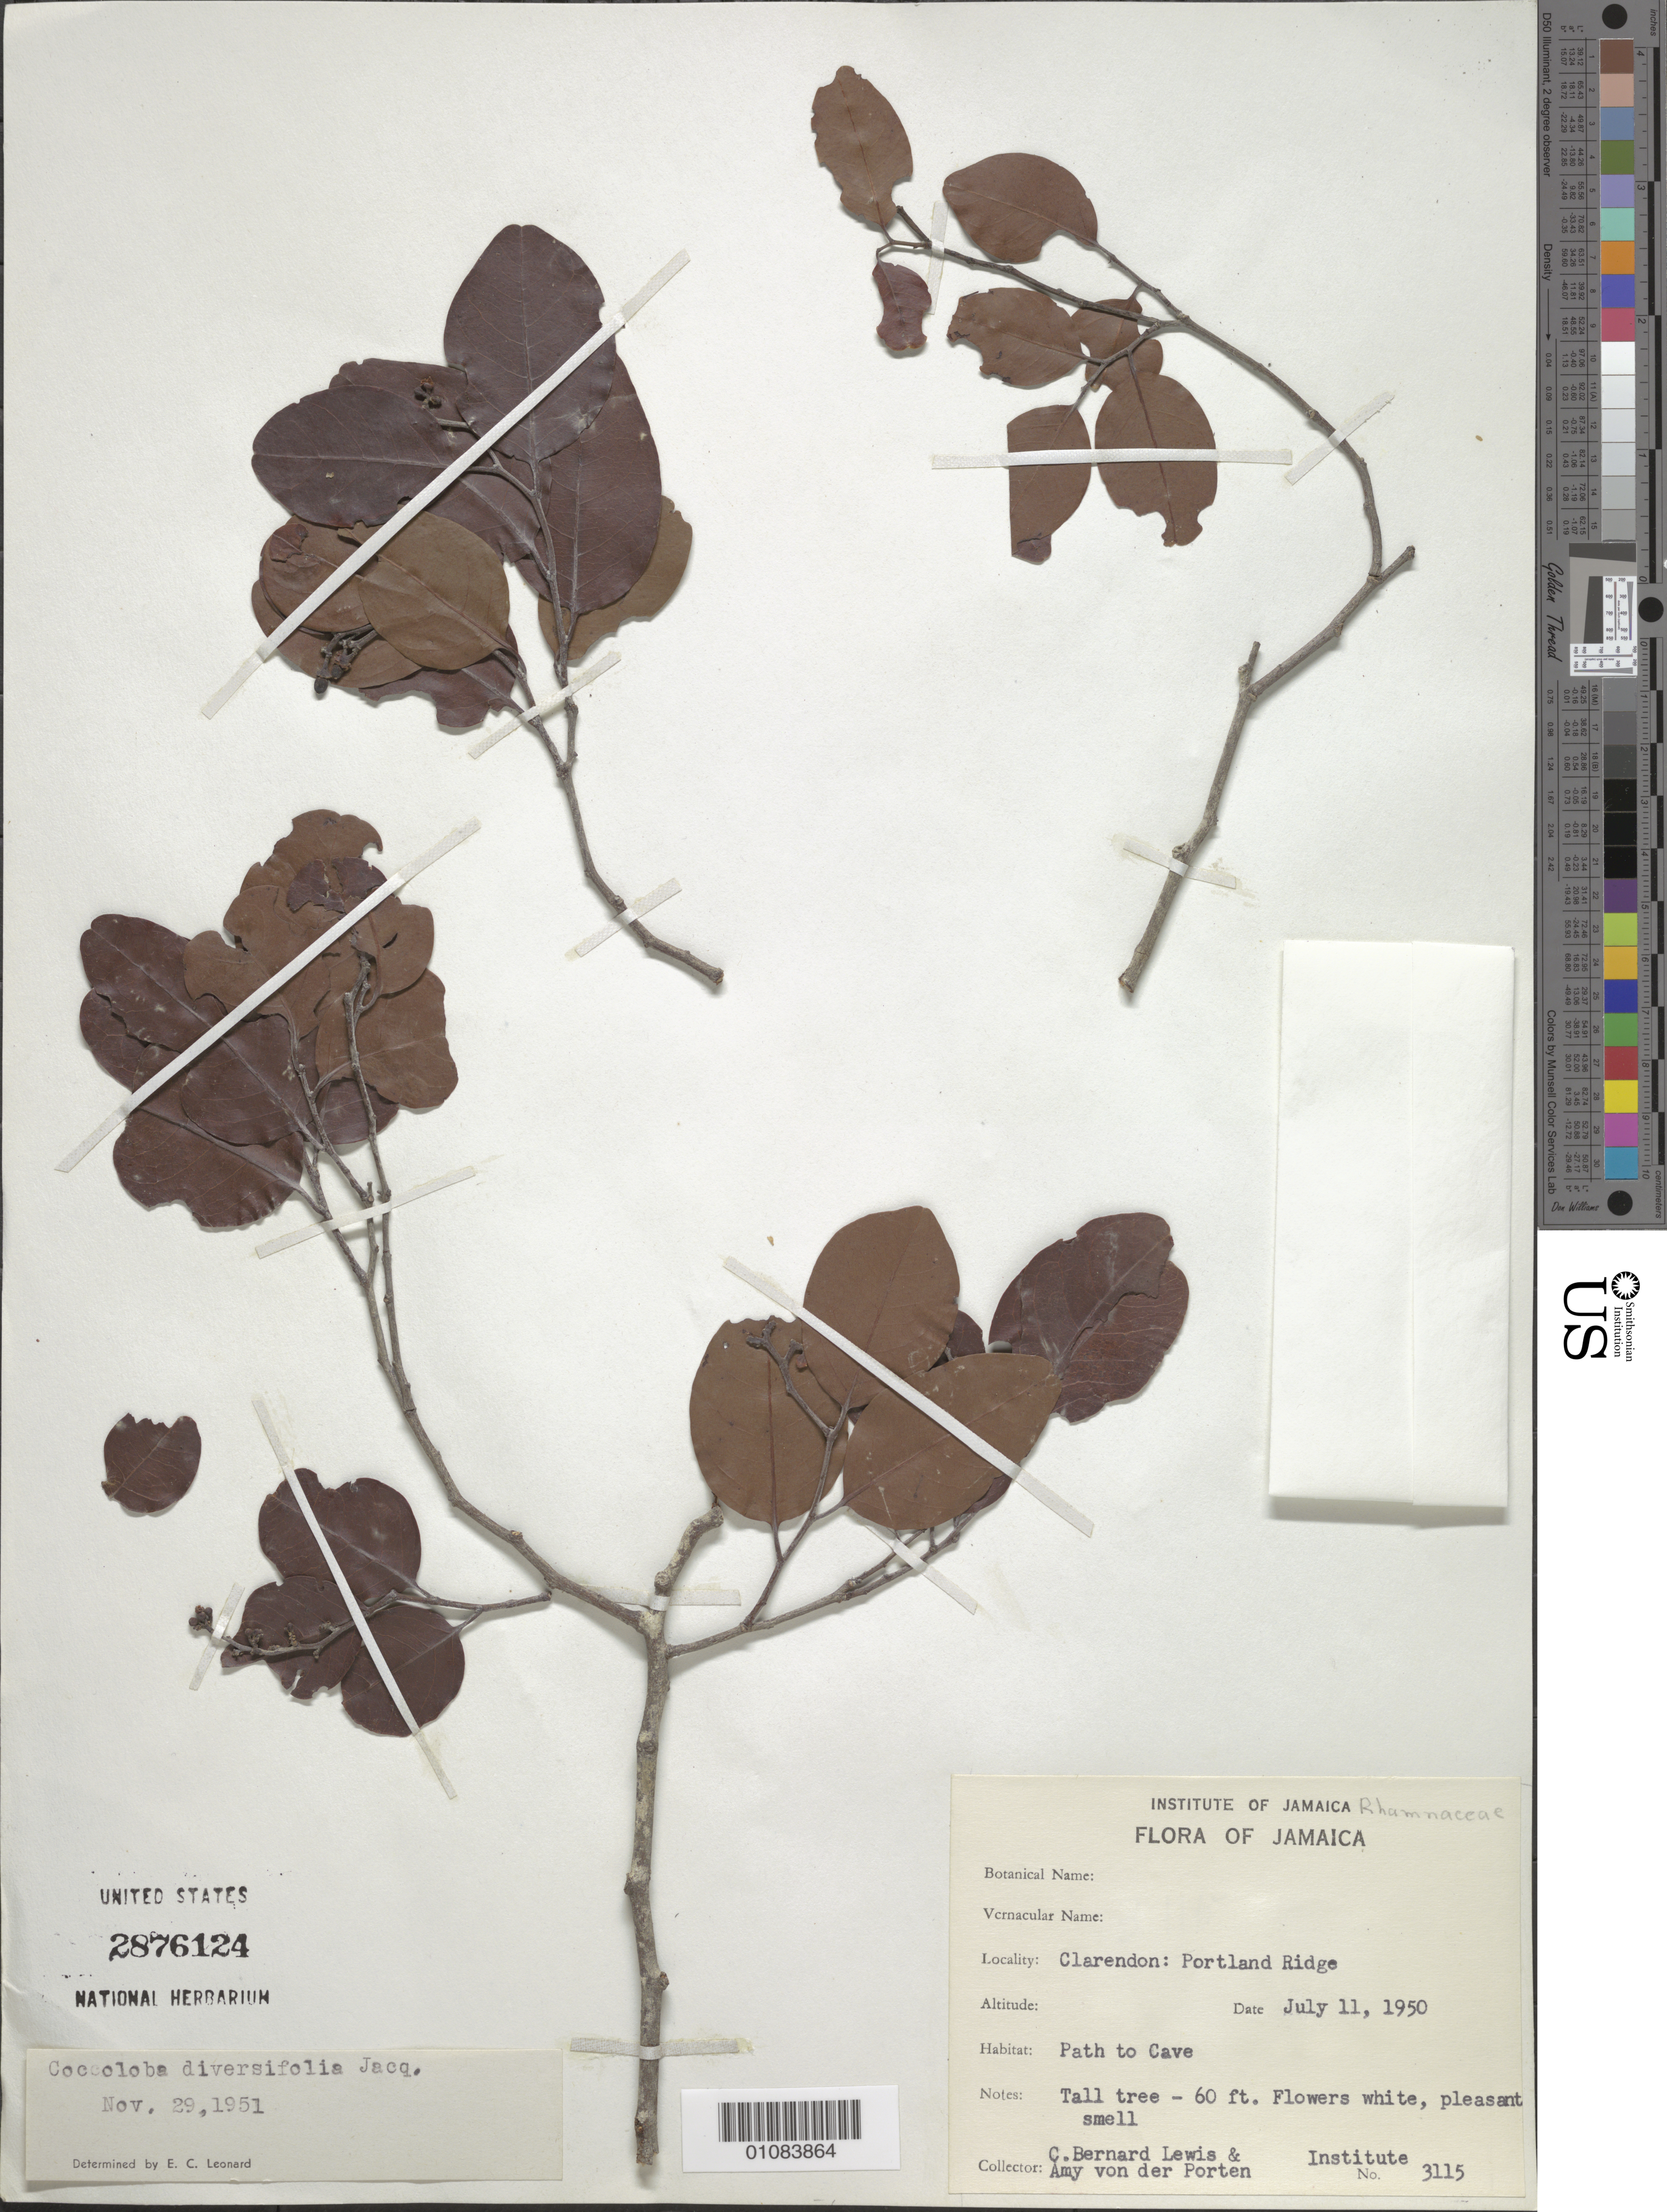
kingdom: Plantae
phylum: Tracheophyta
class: Magnoliopsida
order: Caryophyllales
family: Polygonaceae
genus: Coccoloba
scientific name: Coccoloba diversifolia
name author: Jacq.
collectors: C. B. Lewis & A. von der Porten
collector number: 3115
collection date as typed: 11 Jul 1950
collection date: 1950-07-11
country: Jamaica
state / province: Clarendon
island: Jamaica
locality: Clarendon: Portland Ridge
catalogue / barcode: US 2876124